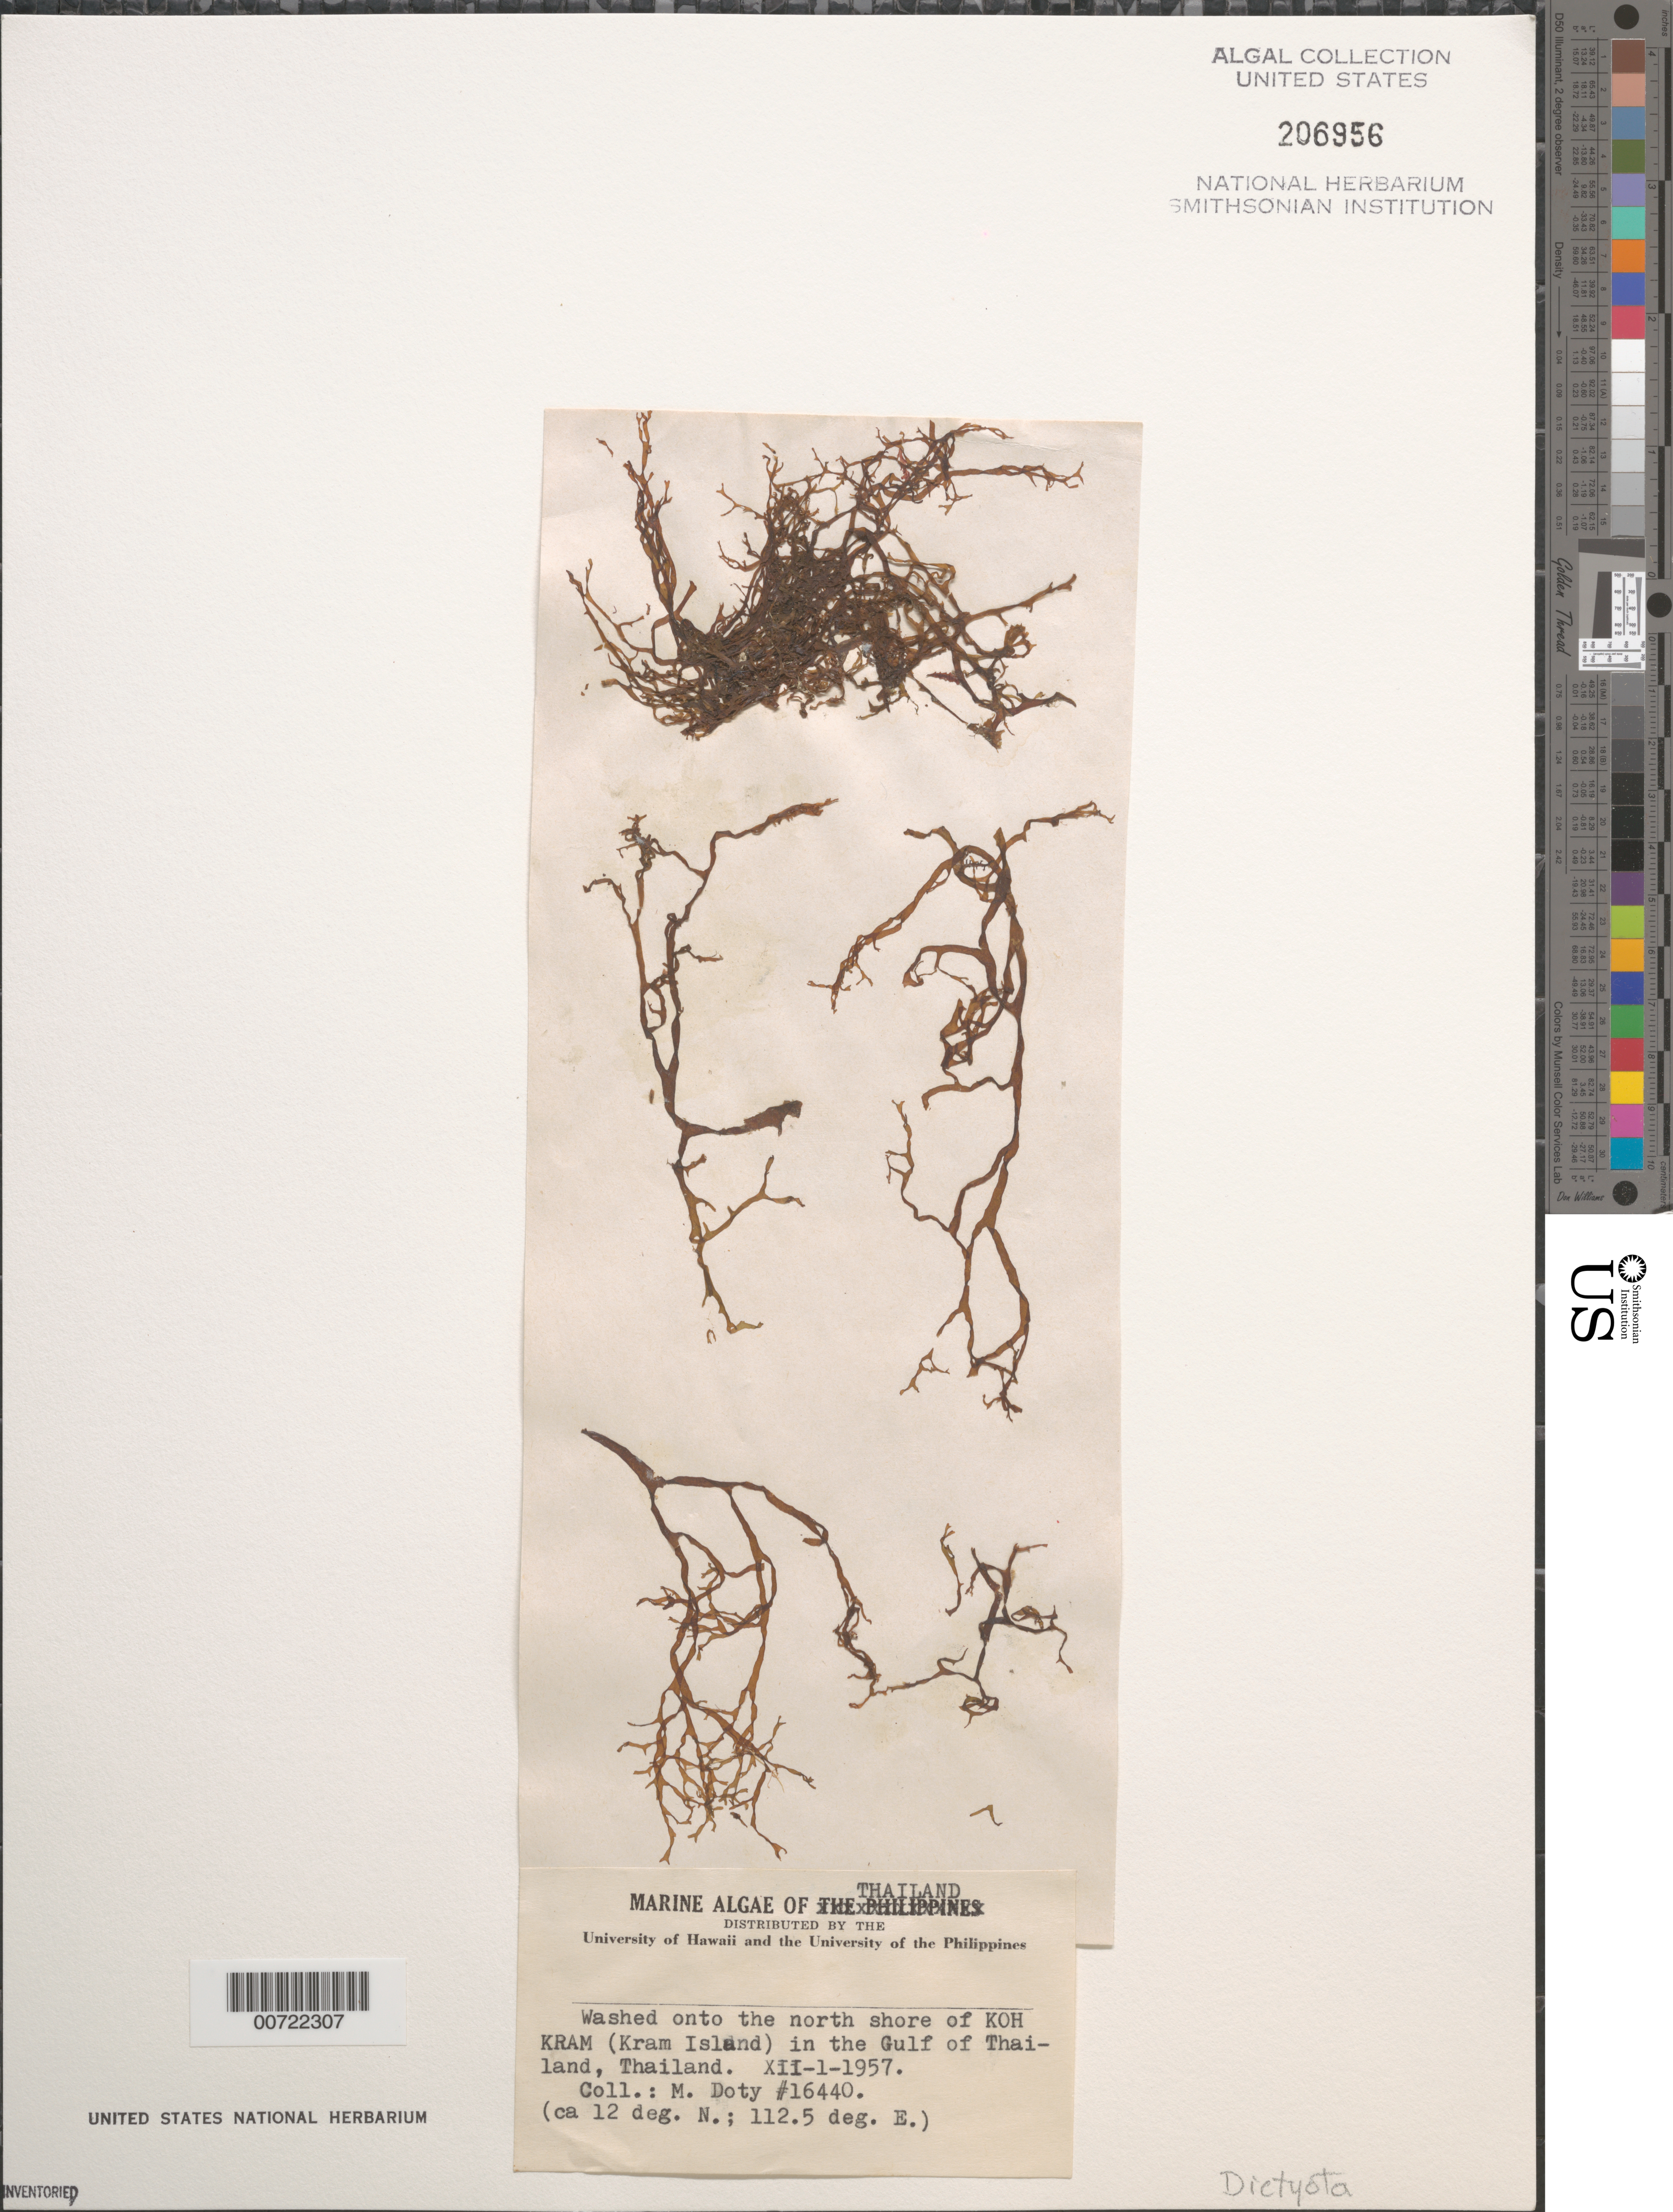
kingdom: Chromista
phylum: Ochrophyta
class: Phaeophyceae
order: Dictyotales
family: Dictyotaceae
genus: Dictyota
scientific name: Dictyota sp.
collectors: M. S. Doty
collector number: MSD 16440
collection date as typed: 01 Dec 1957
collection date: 1957-12-01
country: Thailand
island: Koh Kram (Kram Island)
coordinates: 12 deg. N, 112.5 deg. E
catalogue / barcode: US 206956